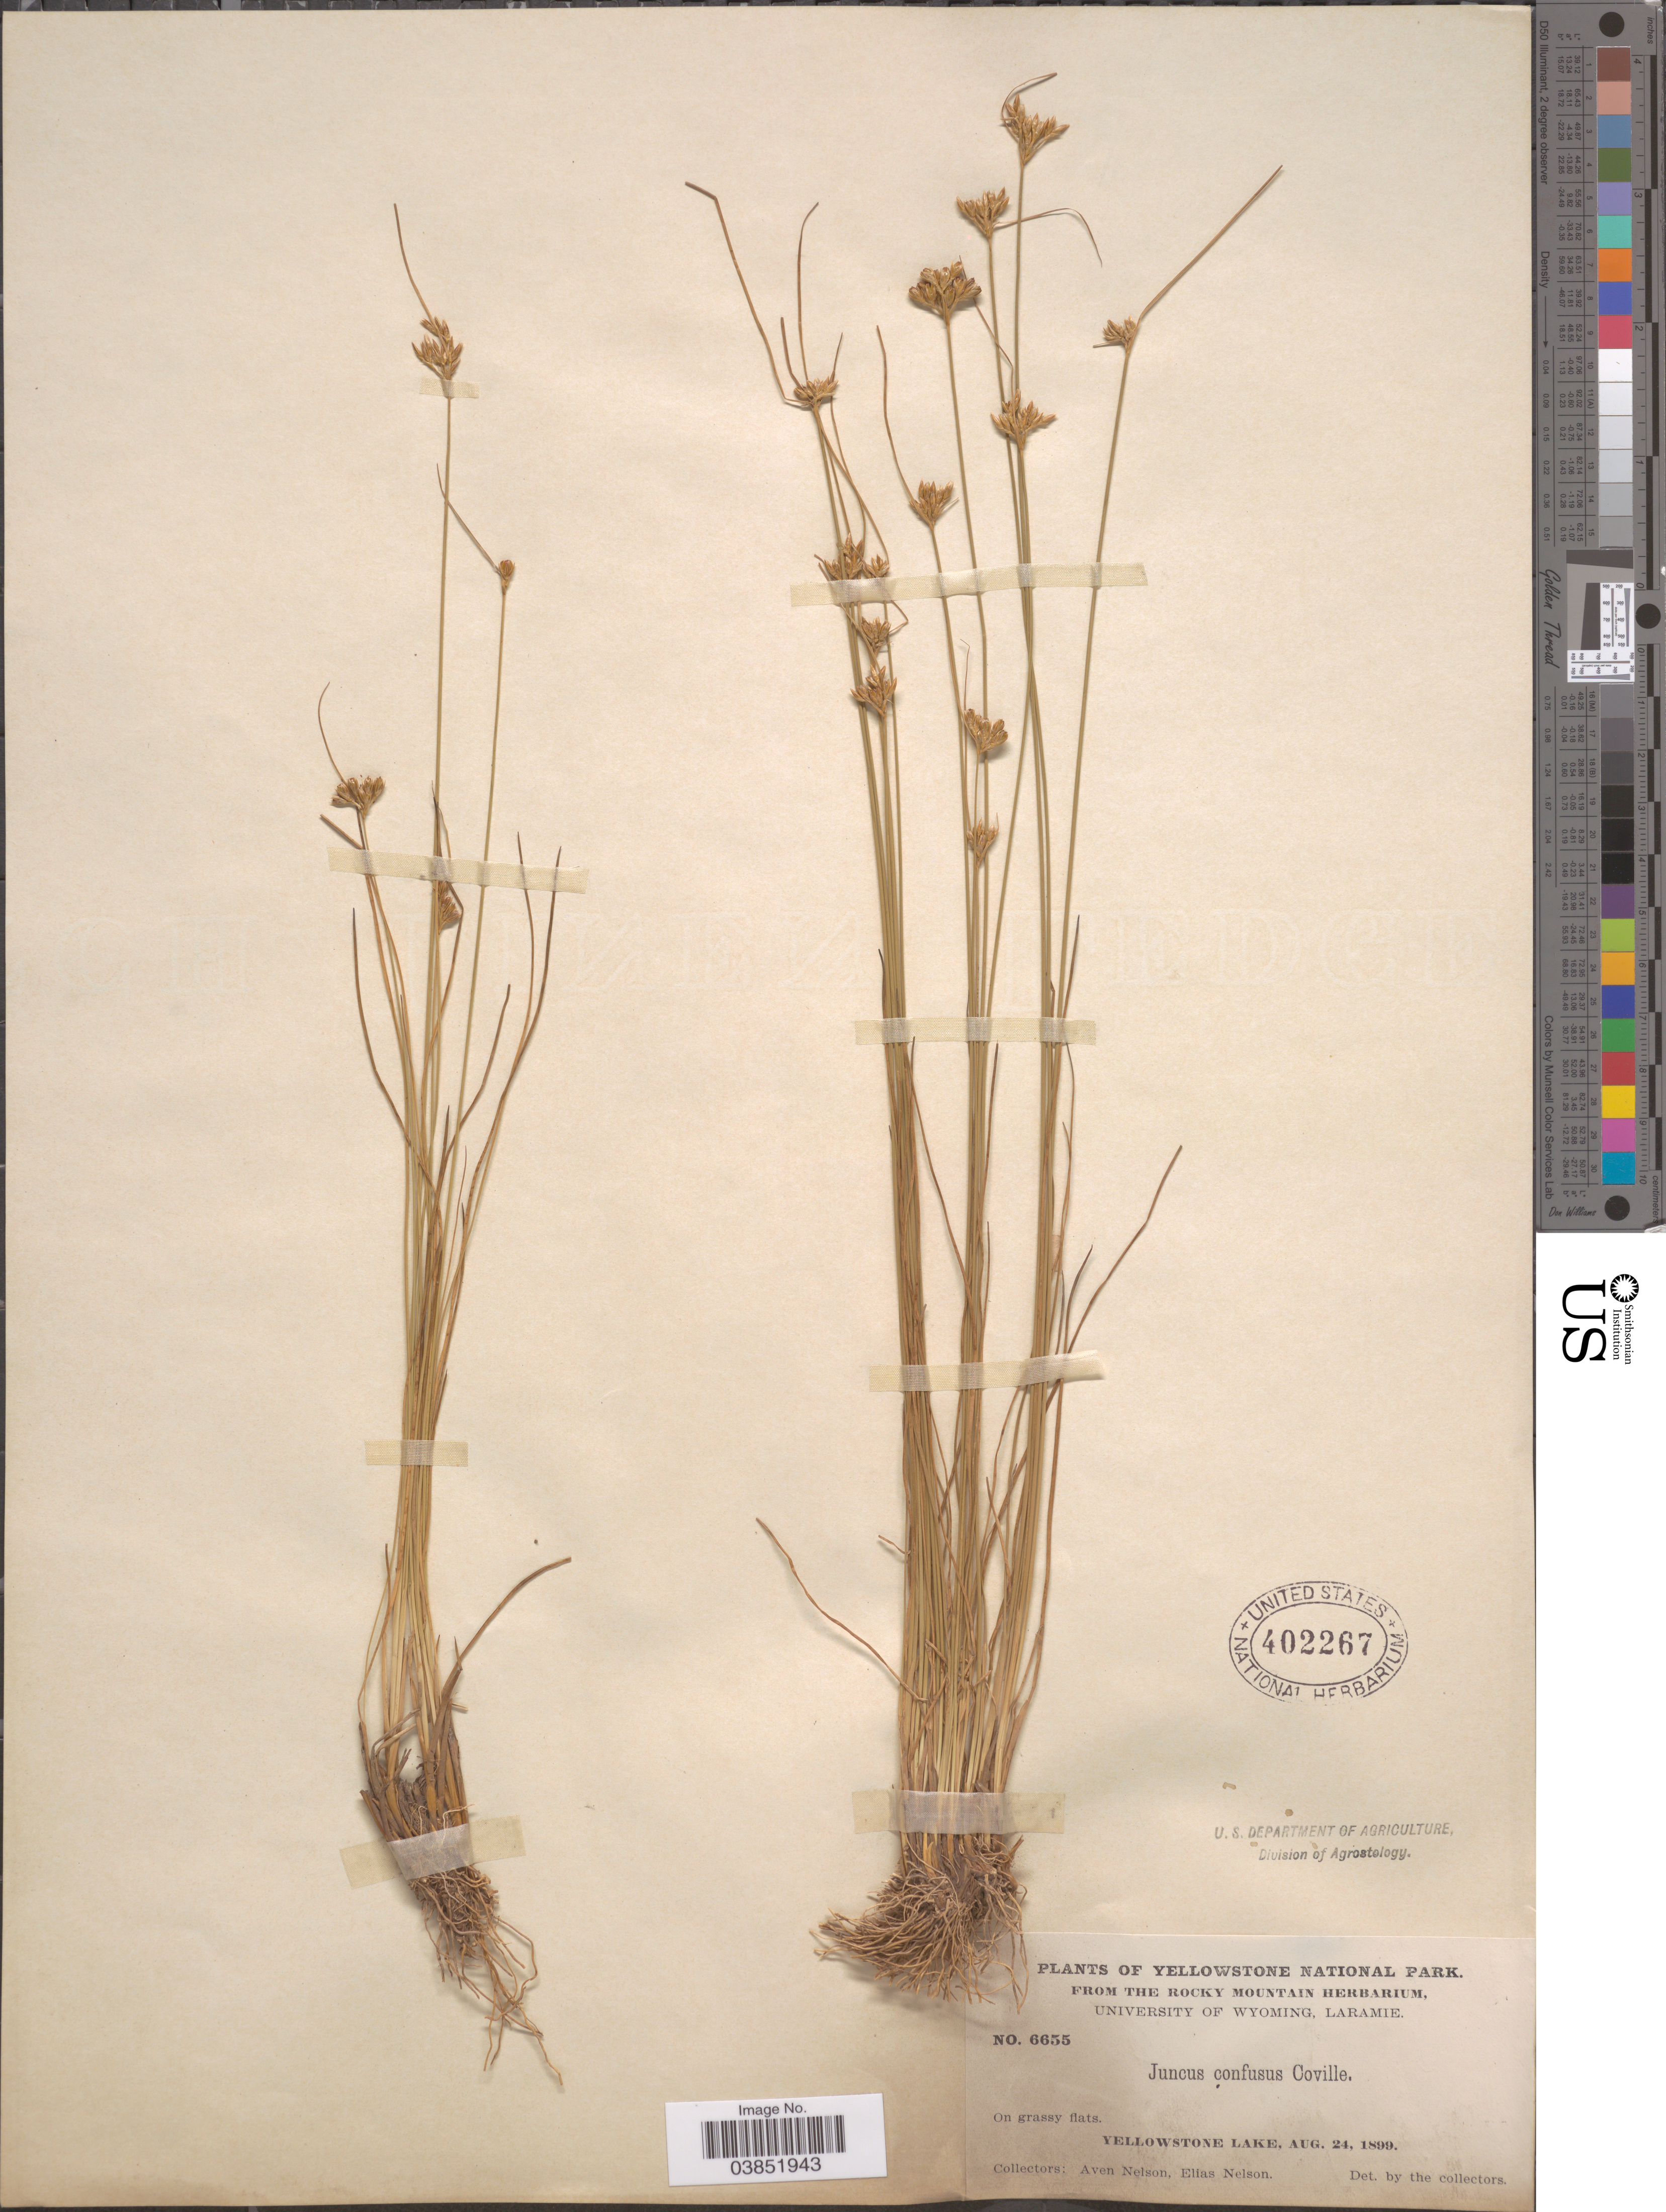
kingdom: Plantae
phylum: Tracheophyta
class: Liliopsida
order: Poales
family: Juncaceae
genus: Juncus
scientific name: Juncus confusus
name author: Coville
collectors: A. Nelson & E. Nelson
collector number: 6655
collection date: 1899-08-24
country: United States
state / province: Wyoming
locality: Yellowstone National Park. On grassy flats. Yellowstone Lake.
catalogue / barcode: US 402267